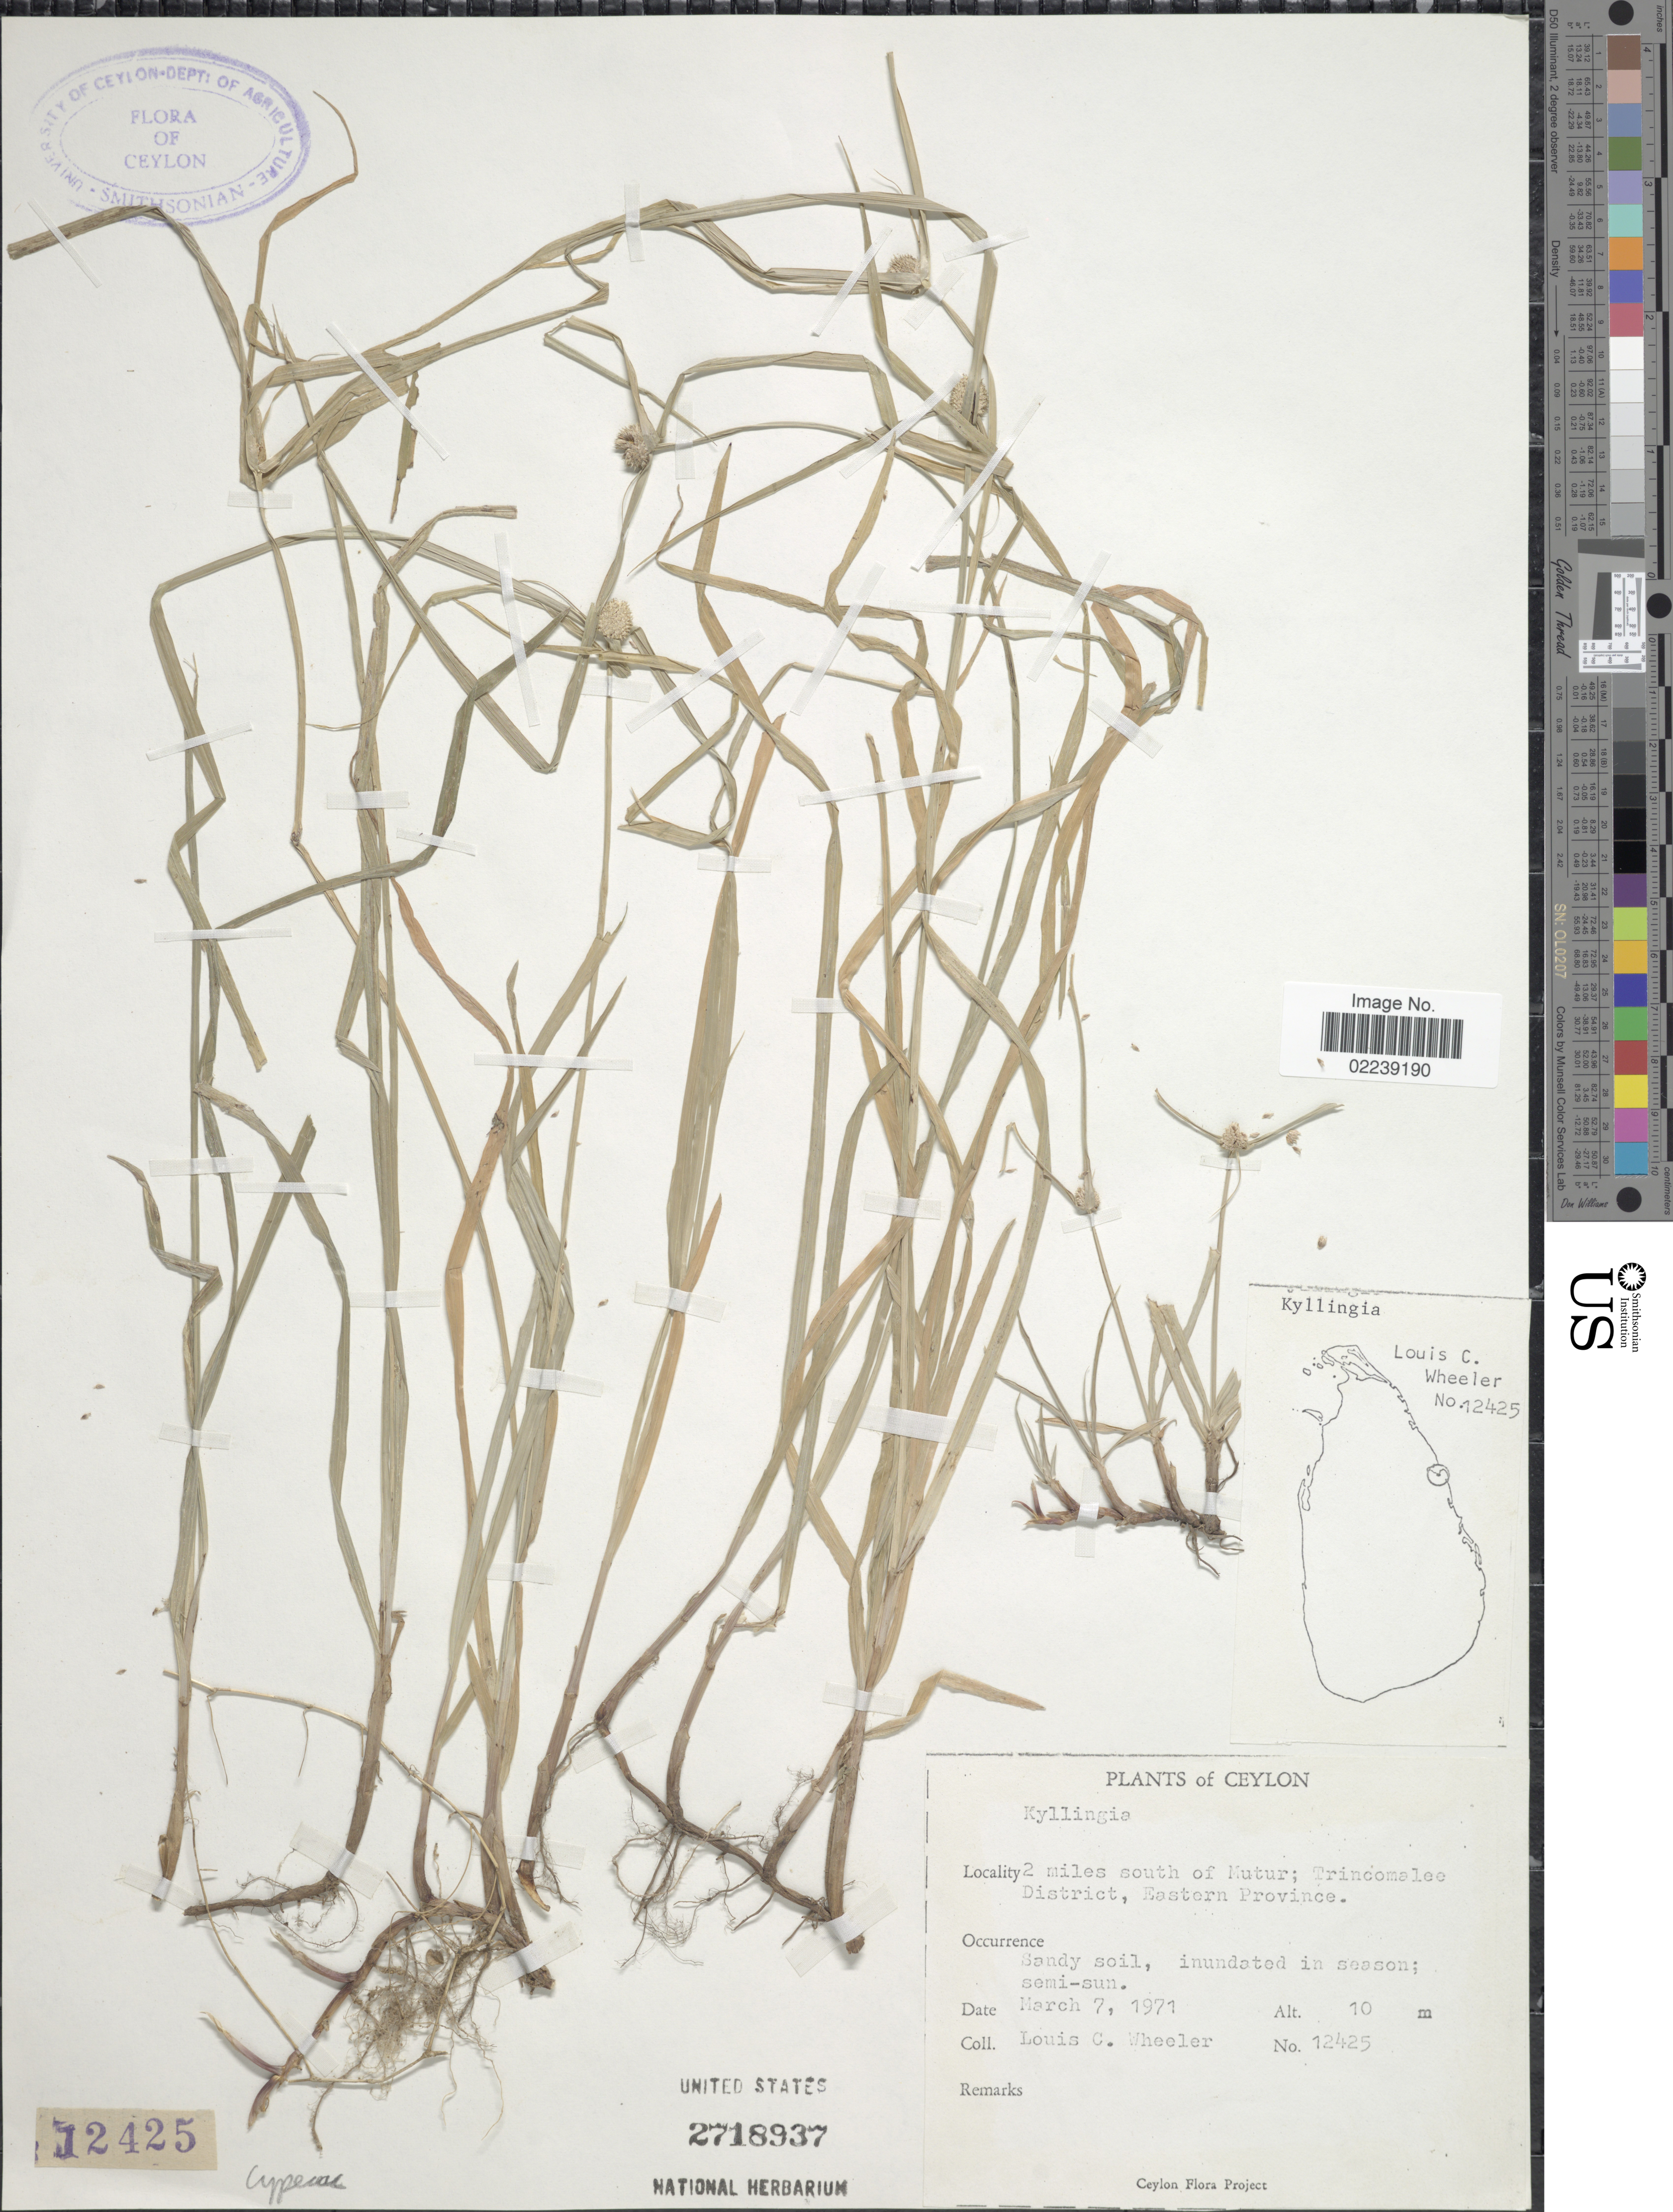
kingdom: Plantae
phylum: Tracheophyta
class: Liliopsida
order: Poales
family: Cyperaceae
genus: Cyperus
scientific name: Cyperus mindorensis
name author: (Steud.) Huygh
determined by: Strong, M. T., (US), Smithsonian Institution - National Museum of Natural History (UNITED STATES)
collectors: L. C. Wheeler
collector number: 12425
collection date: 1971-03-07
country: Sri Lanka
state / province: Eastern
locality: Ceylon, 2 miles south of Mutur; Trincomalee District, Eastern Province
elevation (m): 10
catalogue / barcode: US 2718937